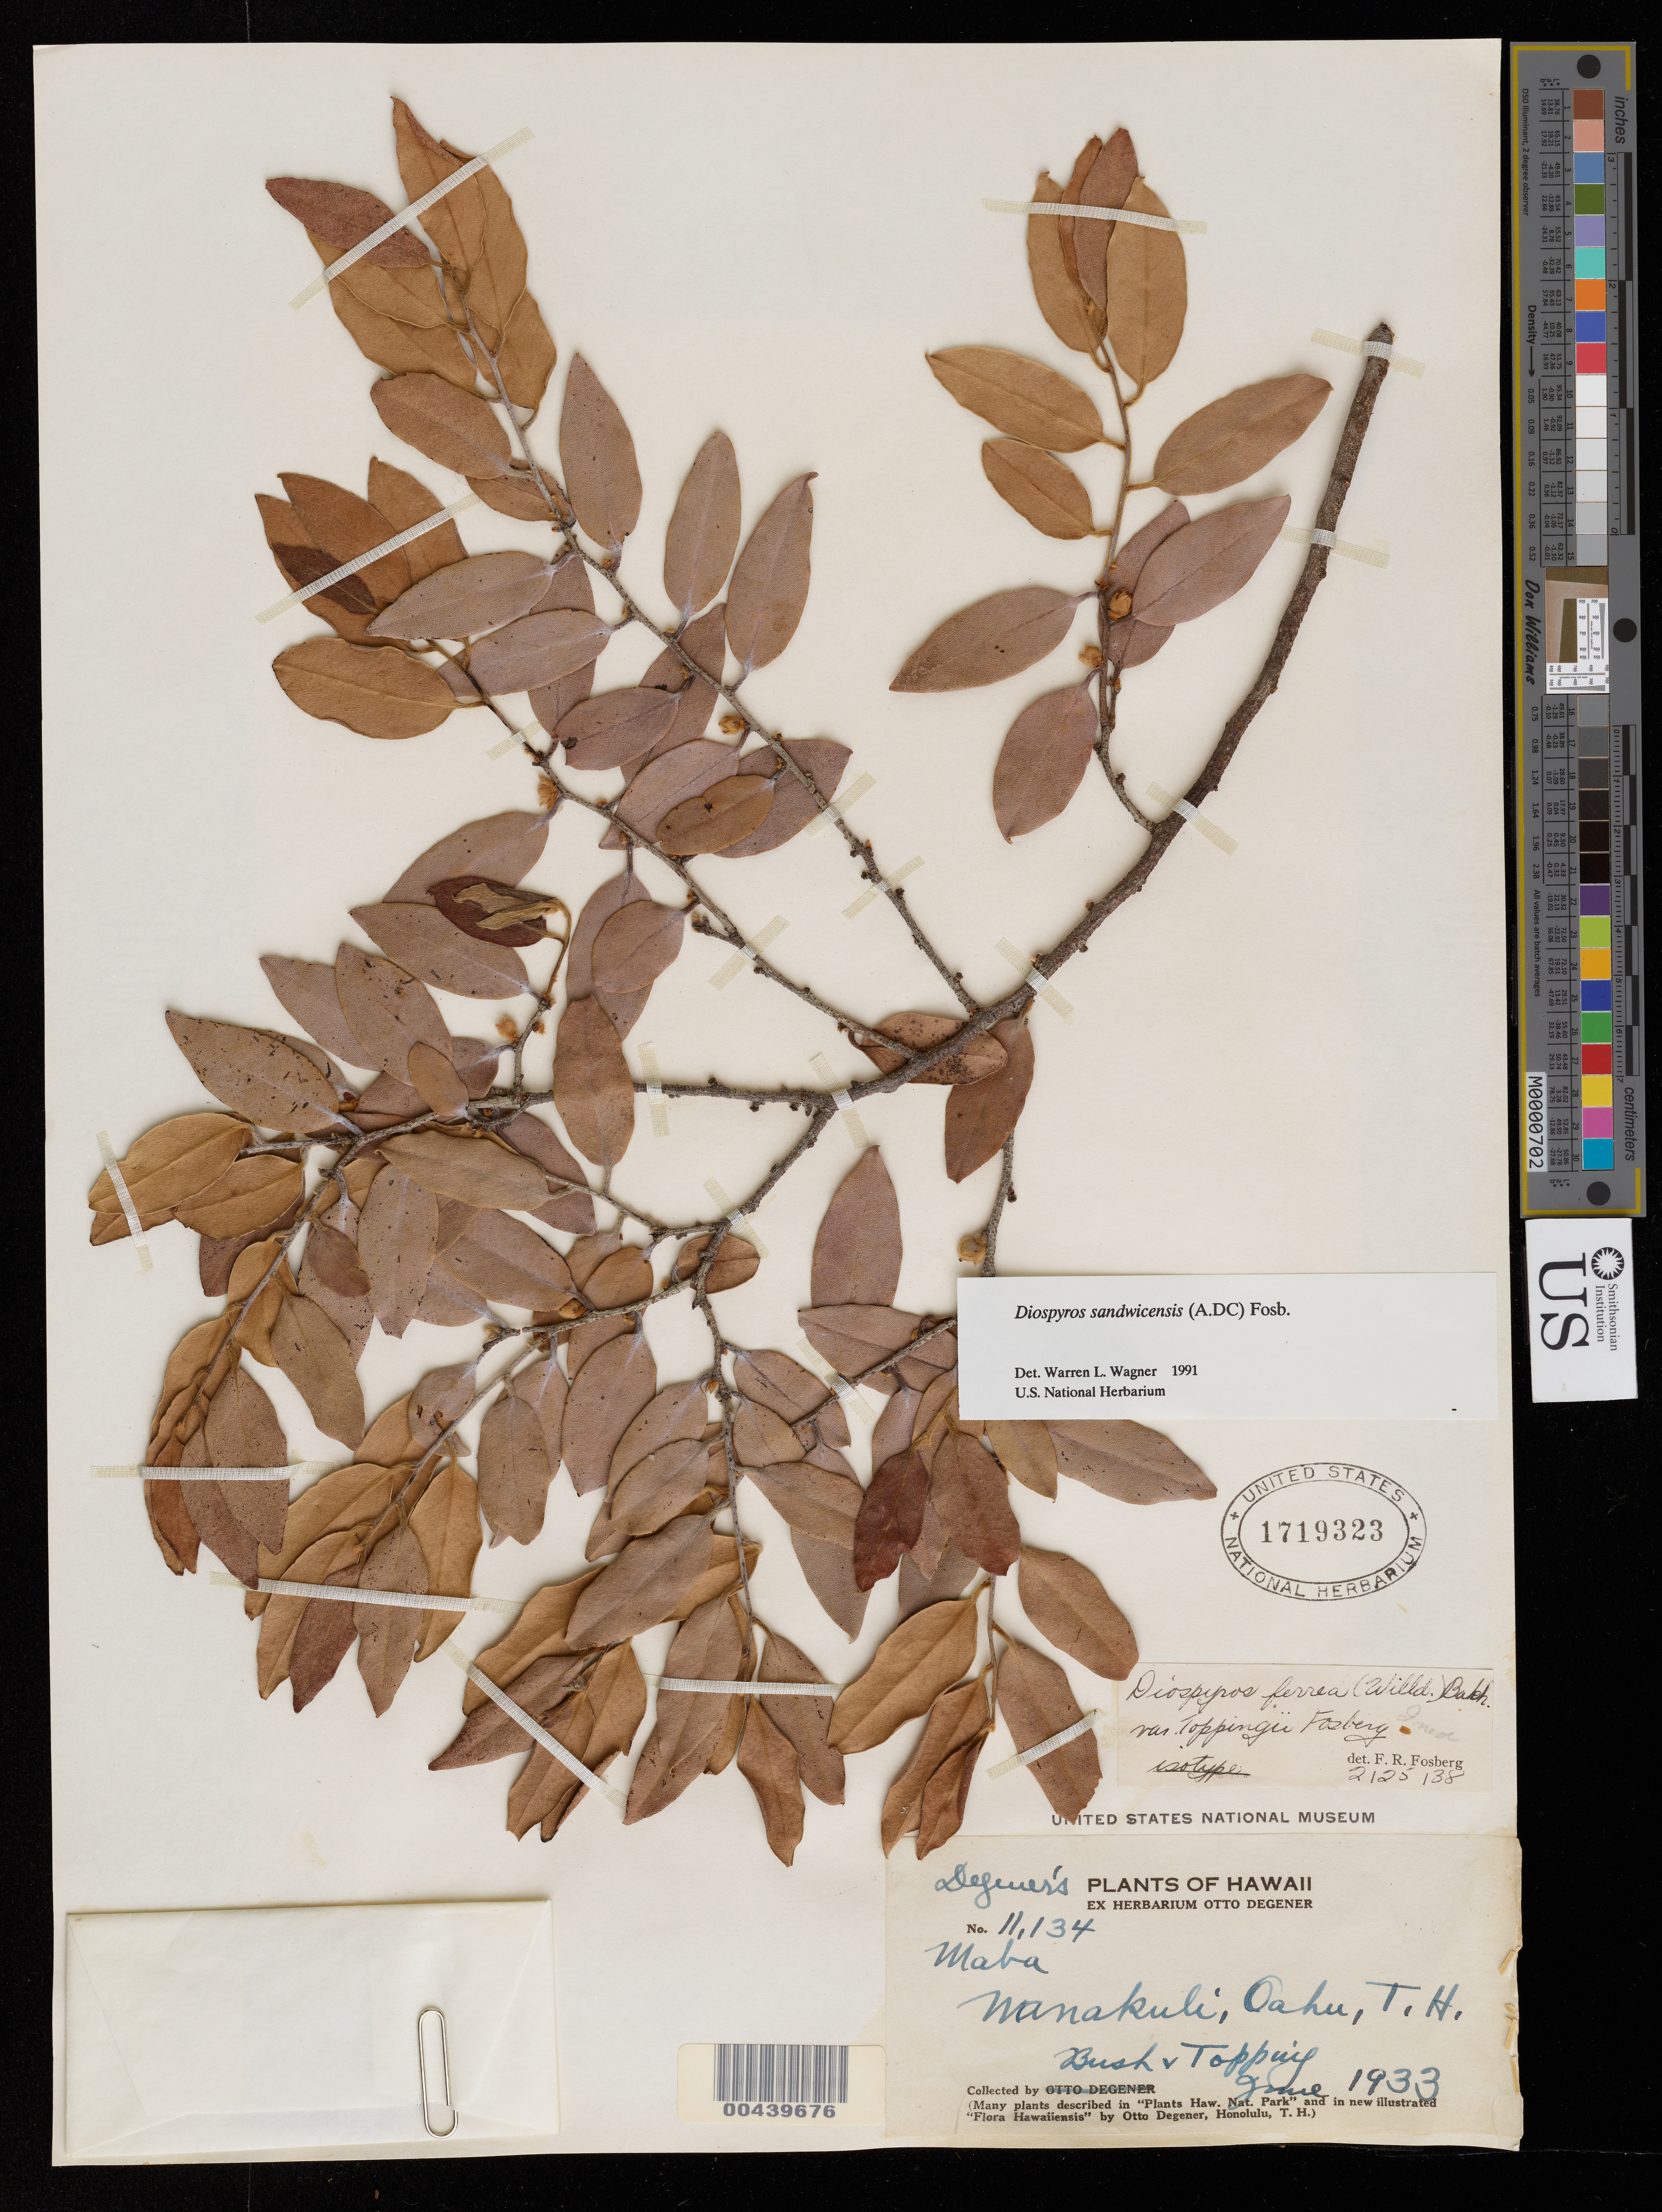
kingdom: Plantae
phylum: Tracheophyta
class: Magnoliopsida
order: Ericales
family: Ebenaceae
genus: Diospyros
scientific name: Diospyros ferrea var. toppingii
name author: Fosberg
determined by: Fosberg, F. R.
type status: Isotype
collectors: W. Bush & D. L. Topping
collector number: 11134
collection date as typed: Jun 1933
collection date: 1933-06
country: United States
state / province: Hawaii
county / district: Honolulu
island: Oahu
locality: Manakuli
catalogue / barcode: US 1719323